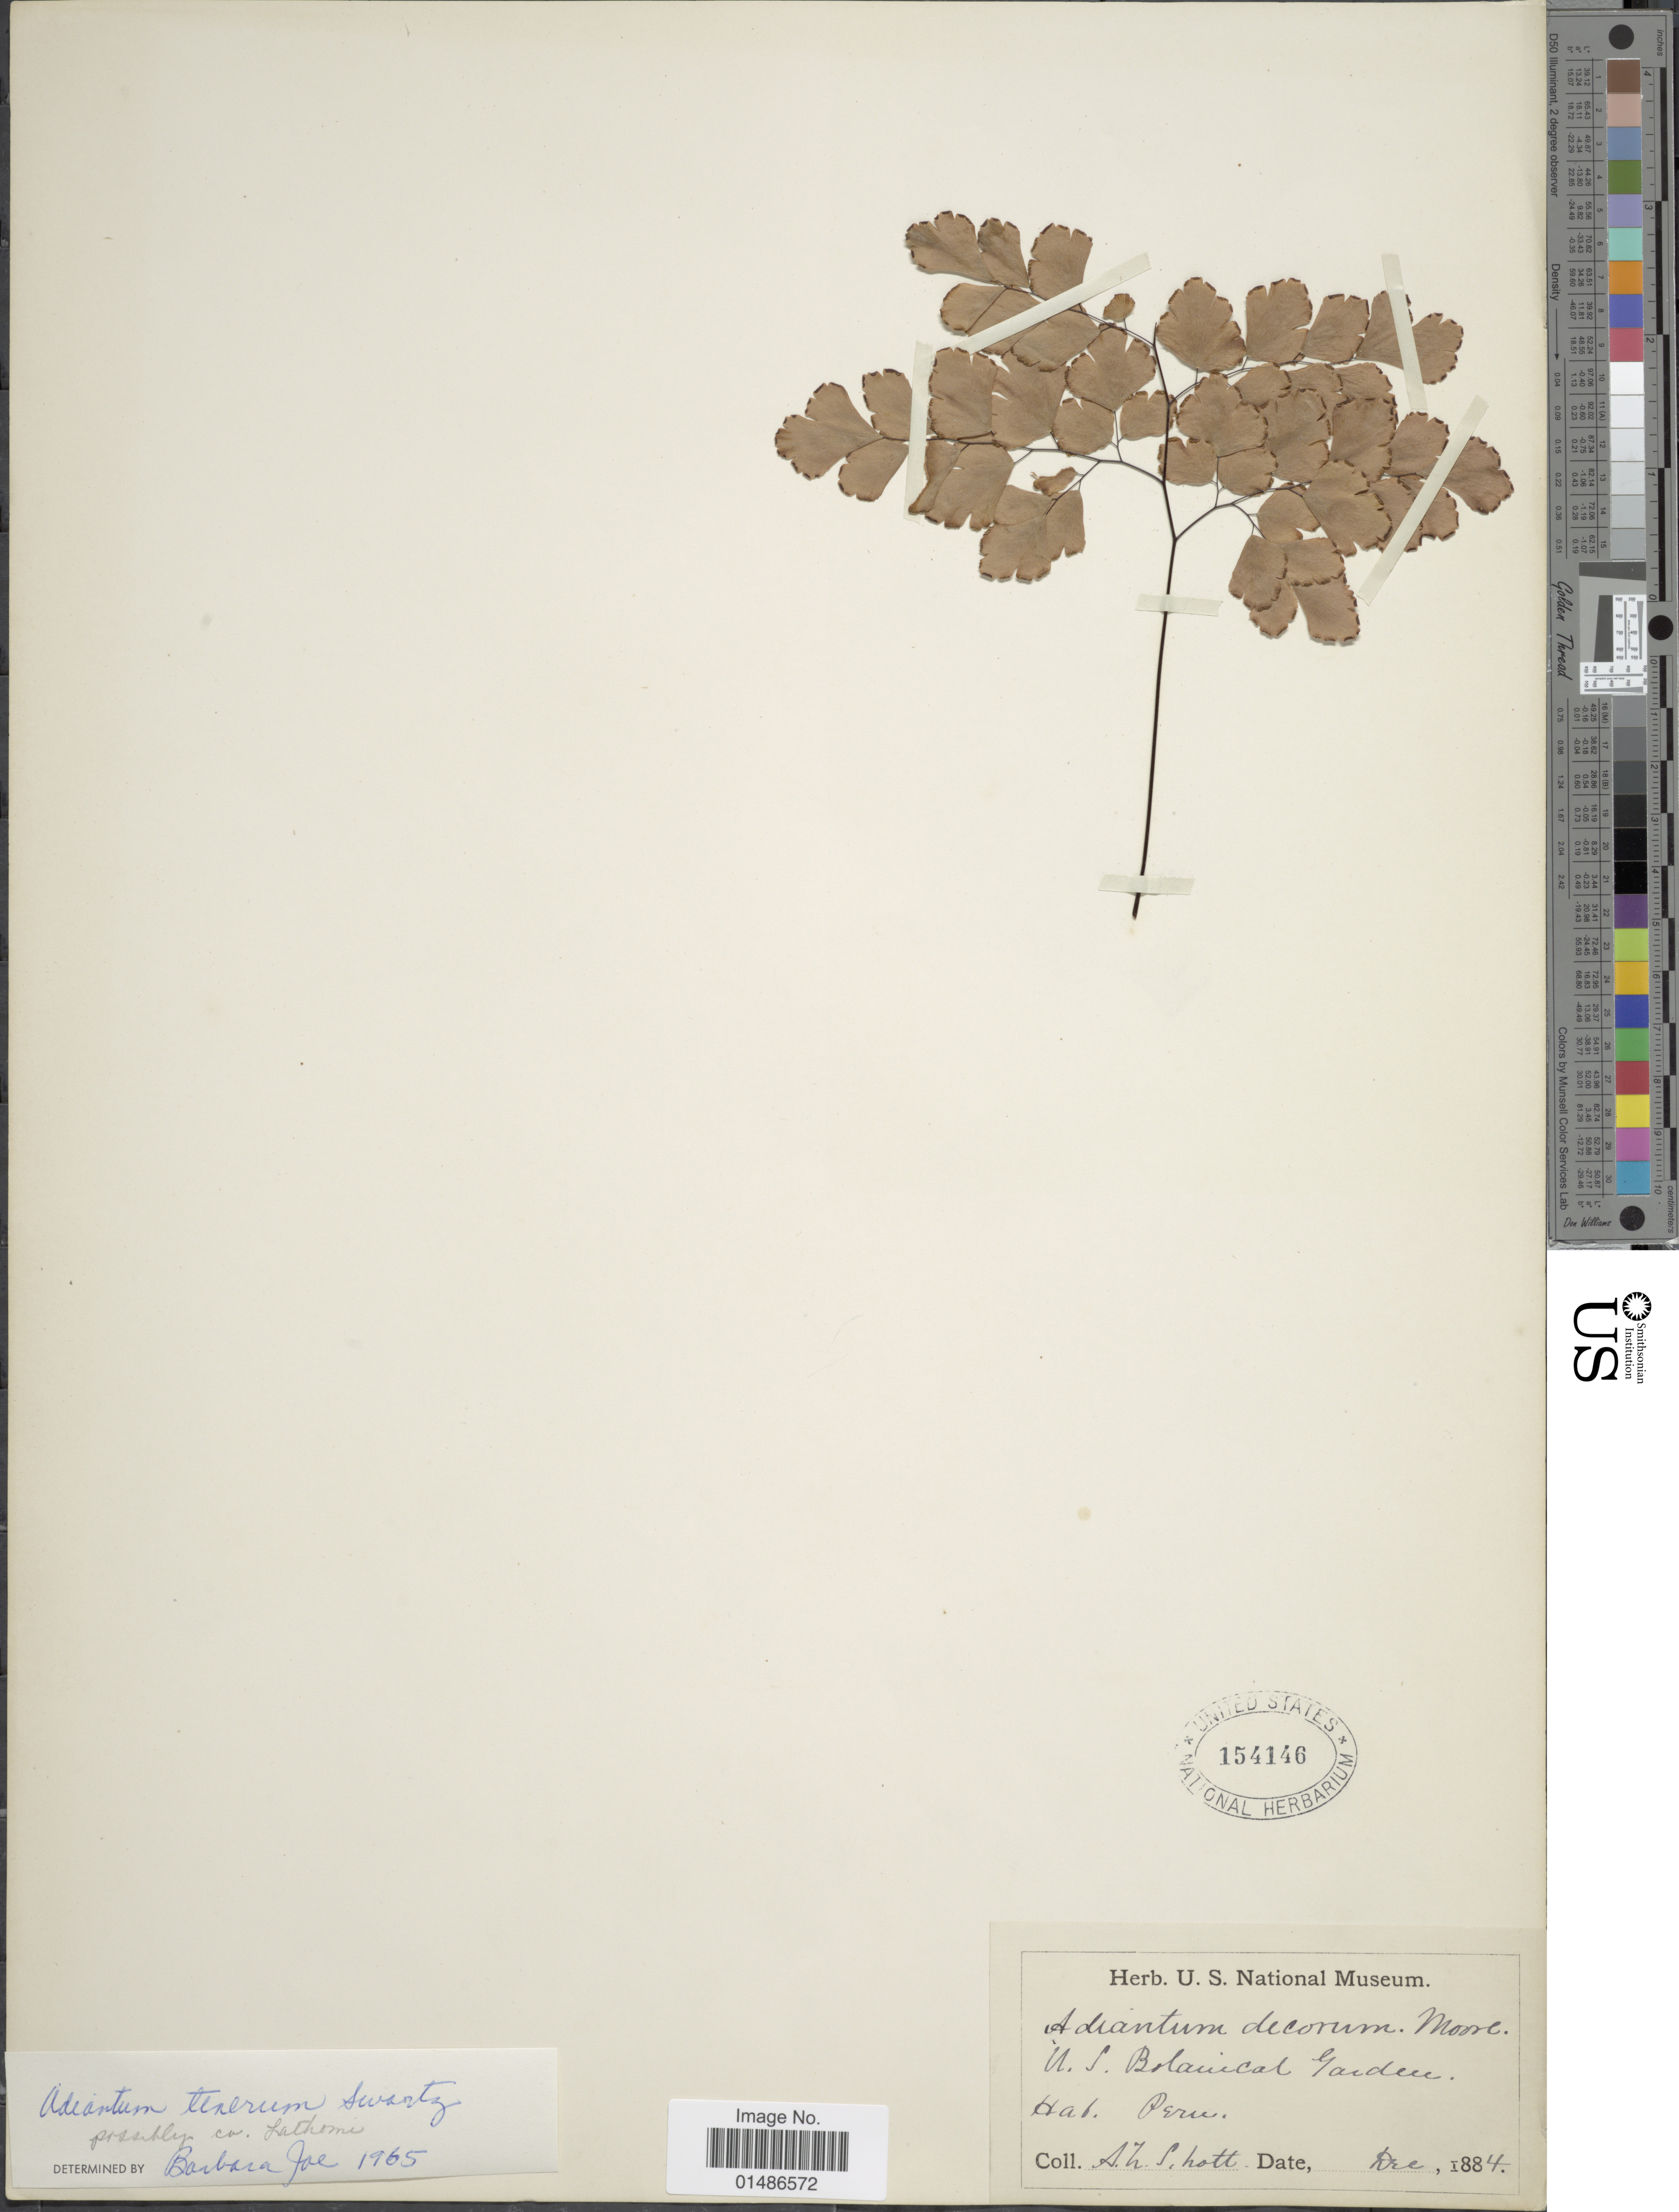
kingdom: Plantae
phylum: Tracheophyta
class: Polypodiopsida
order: Polypodiales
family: Pteridaceae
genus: Adiantum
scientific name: Adiantum tenerum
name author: Sw.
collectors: A. L. Schott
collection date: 1884-12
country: Peru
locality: U.S. Botanical Garden.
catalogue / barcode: US 154146